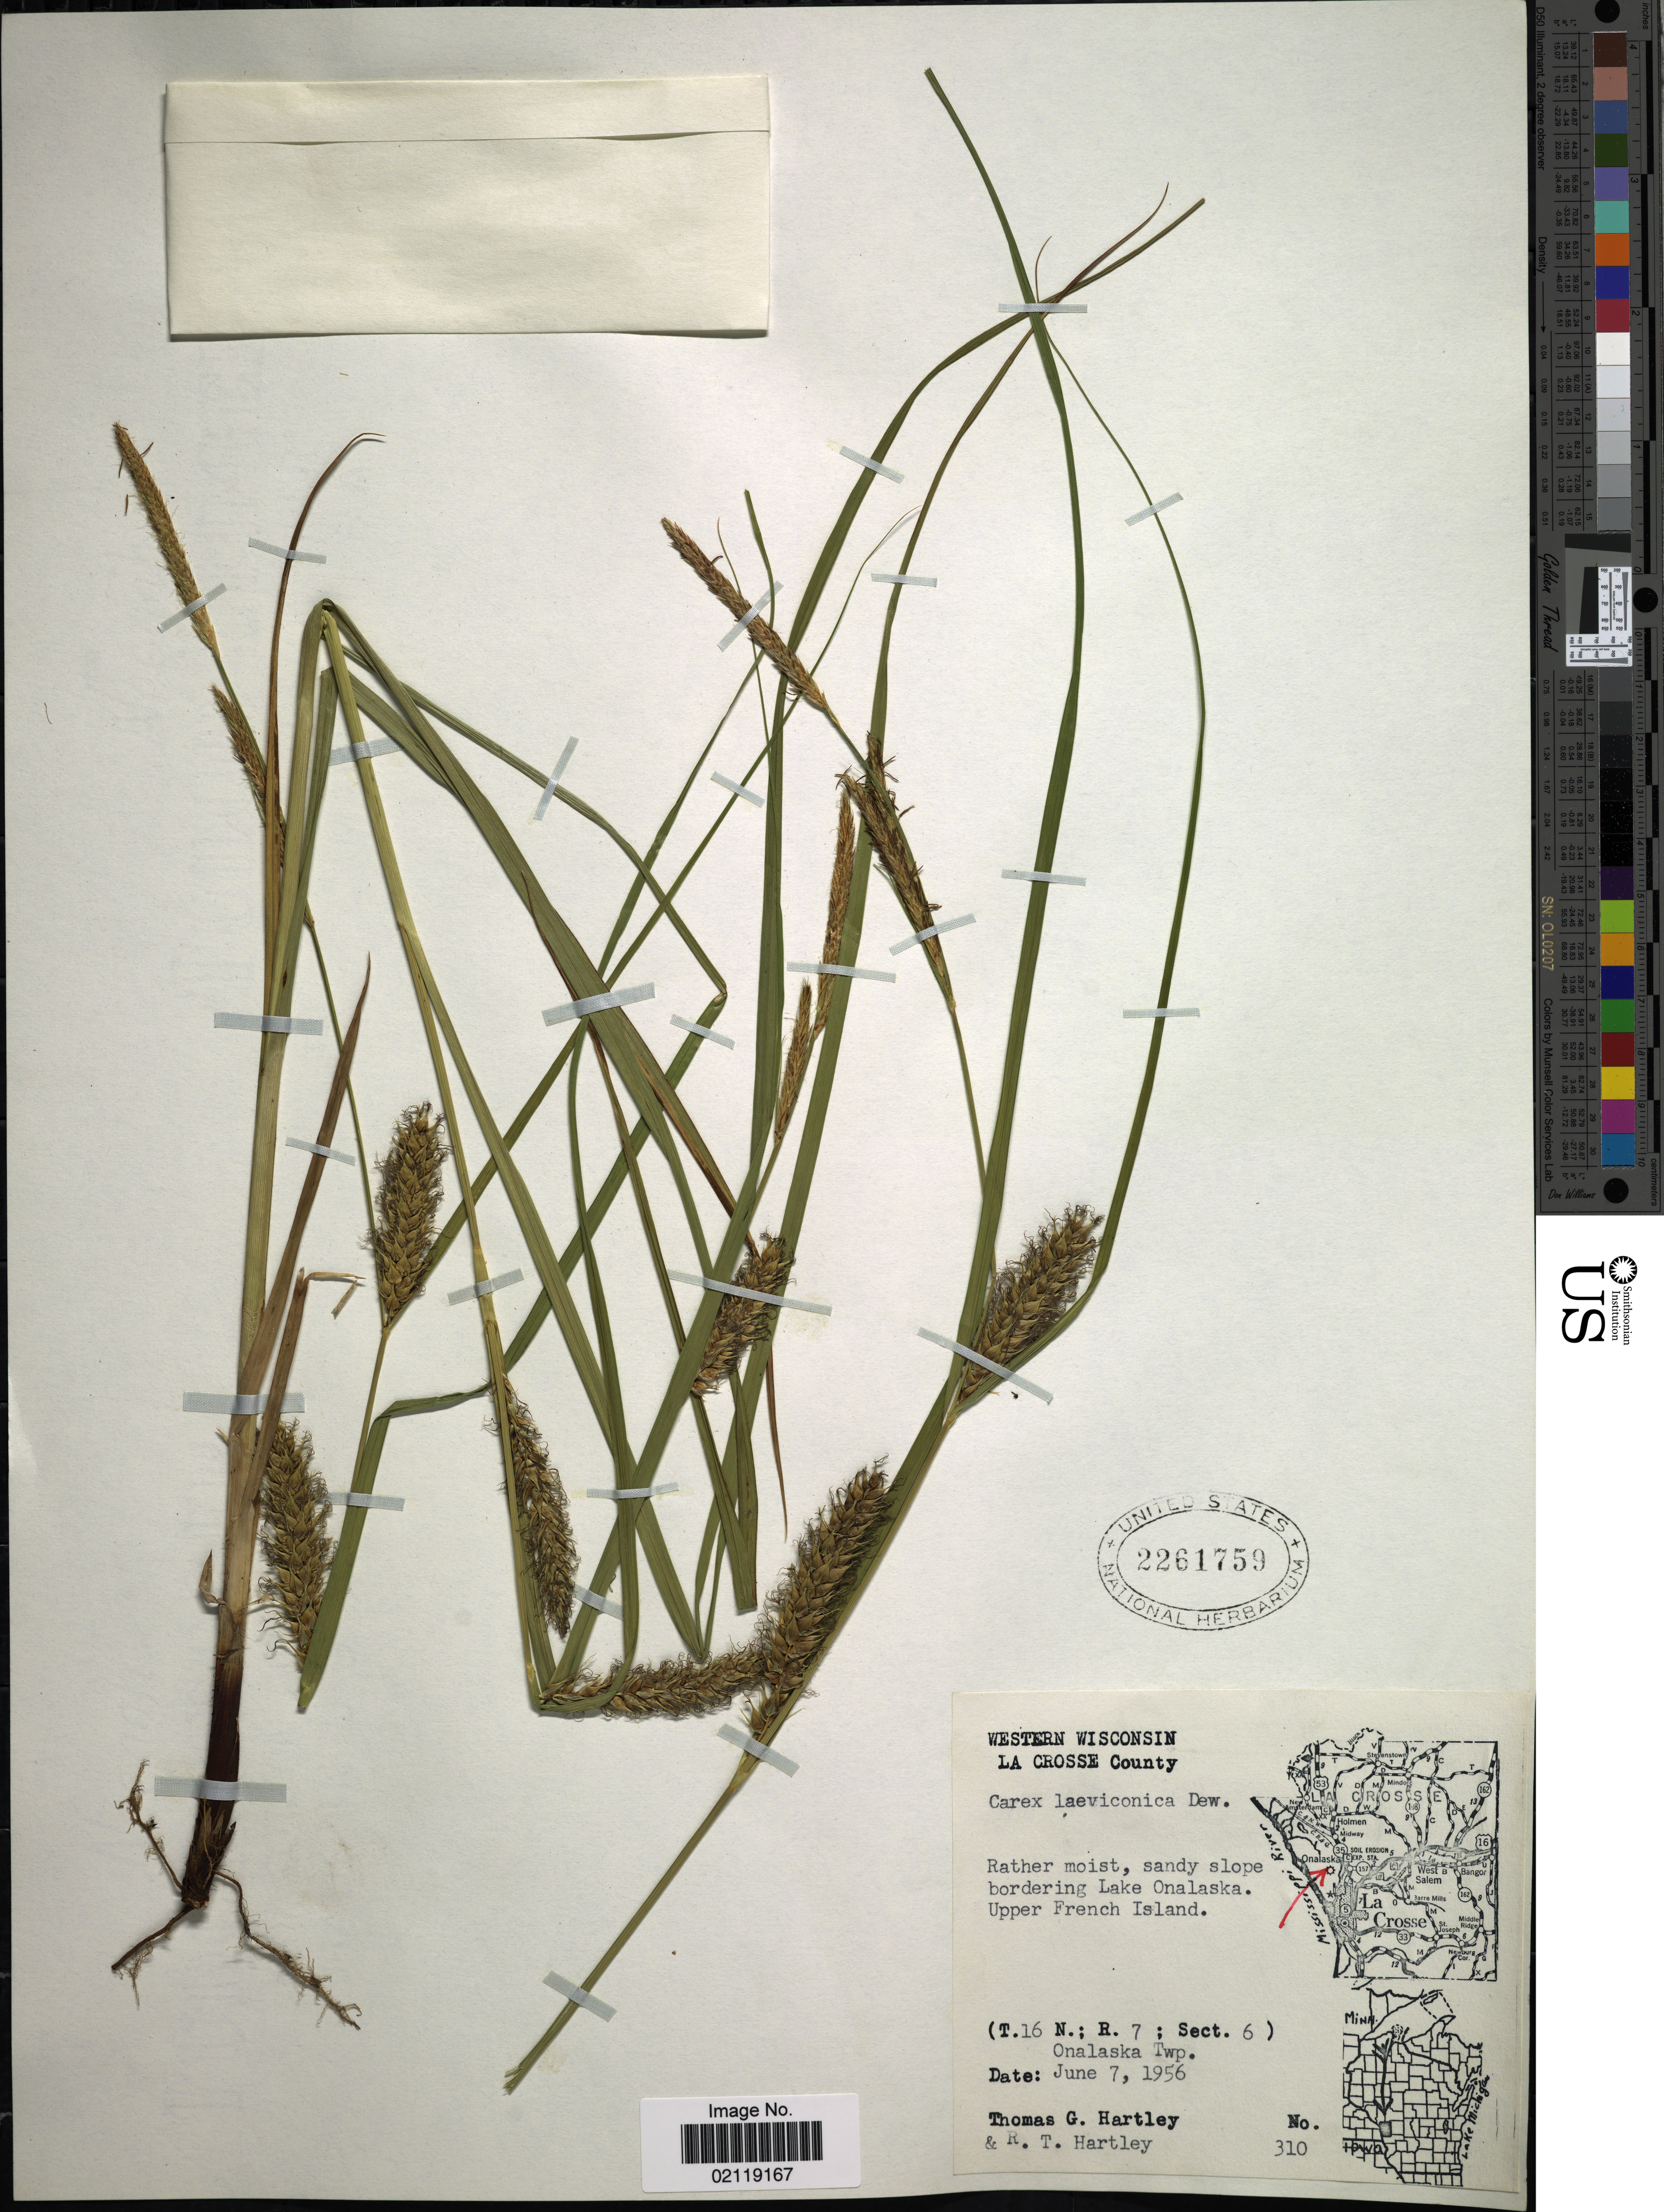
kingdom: Plantae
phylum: Tracheophyta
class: Liliopsida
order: Poales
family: Cyperaceae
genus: Carex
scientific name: Carex laeviconica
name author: Dewey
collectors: T. G. Hartley & R. T. Hartley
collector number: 310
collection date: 1956-06-07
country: United States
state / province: Wisconsin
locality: Western Wisconsin. La Crosse County. Rather moist, sandy slope bordering Lake Onalaska. Upper French Island. (T.16 N.; R. 7 ; Sect. 6) Onalaska Twp.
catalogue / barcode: US 2261759